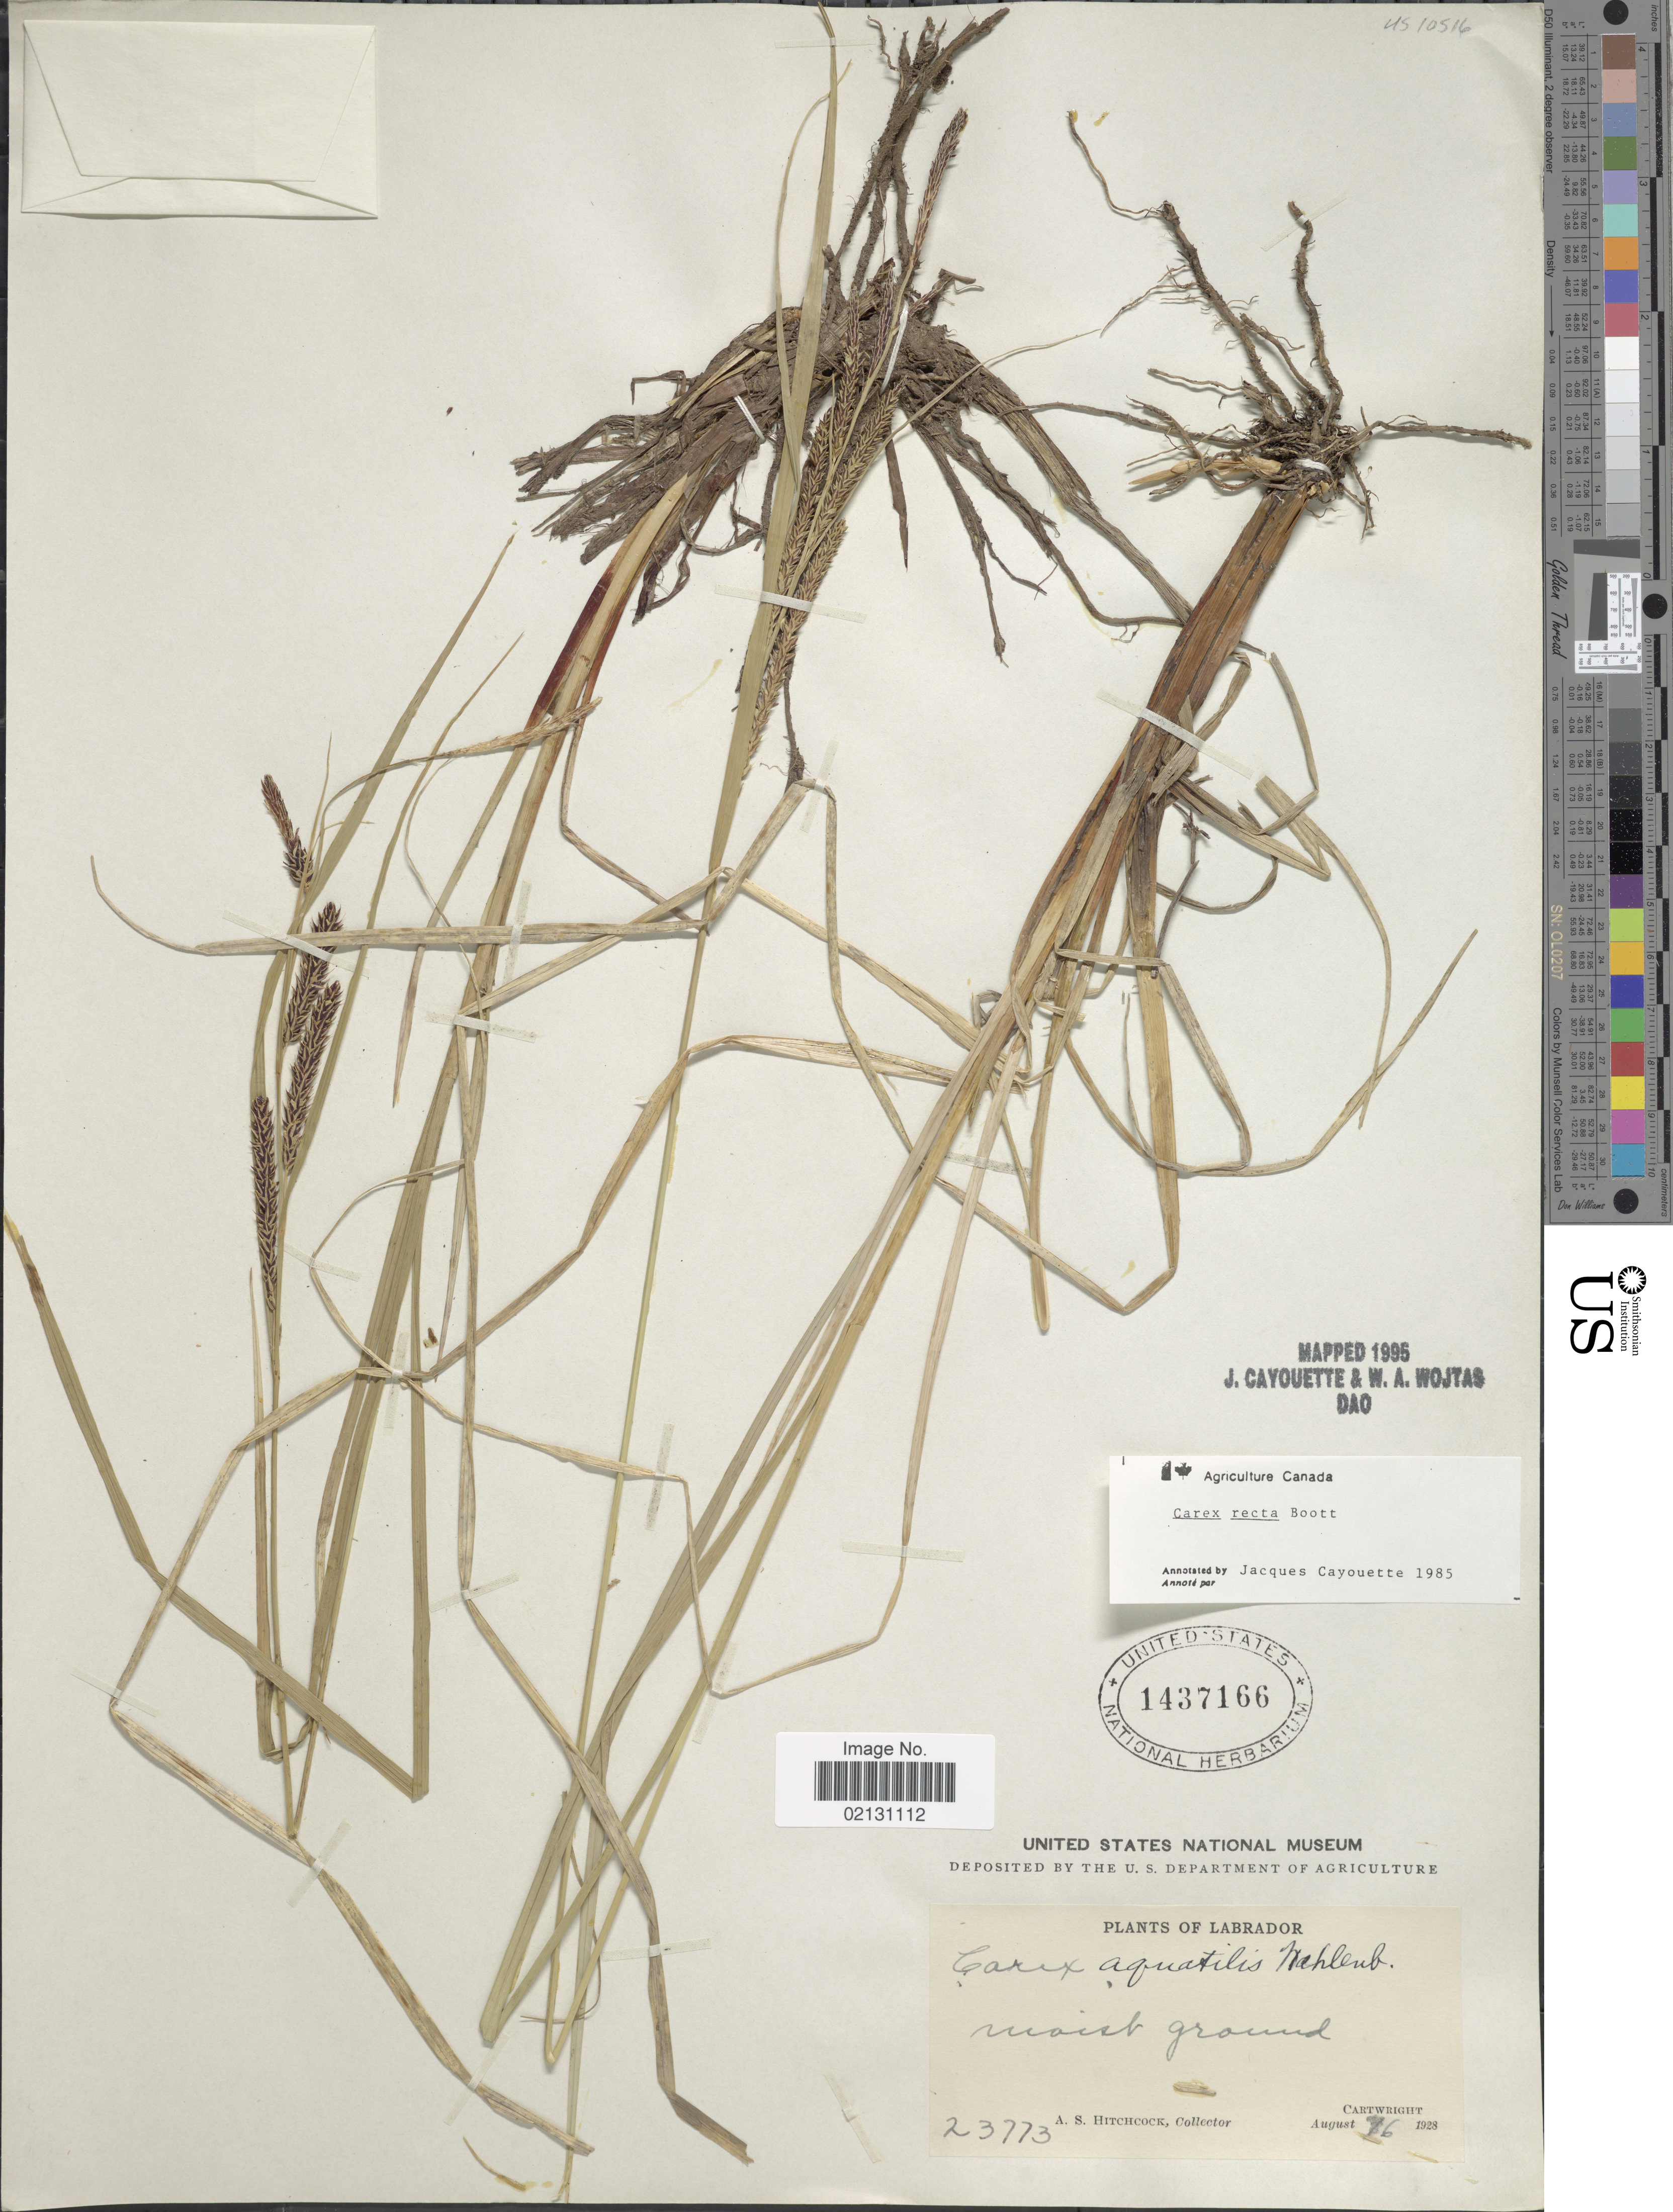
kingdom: Plantae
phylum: Tracheophyta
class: Liliopsida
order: Poales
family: Cyperaceae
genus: Carex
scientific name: Carex recta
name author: Boott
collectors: A. S. Hitchcock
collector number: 23773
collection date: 1928-08-16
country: Canada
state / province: Newfoundland and Labrador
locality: Labrador, Cartwright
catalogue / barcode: US 1437166